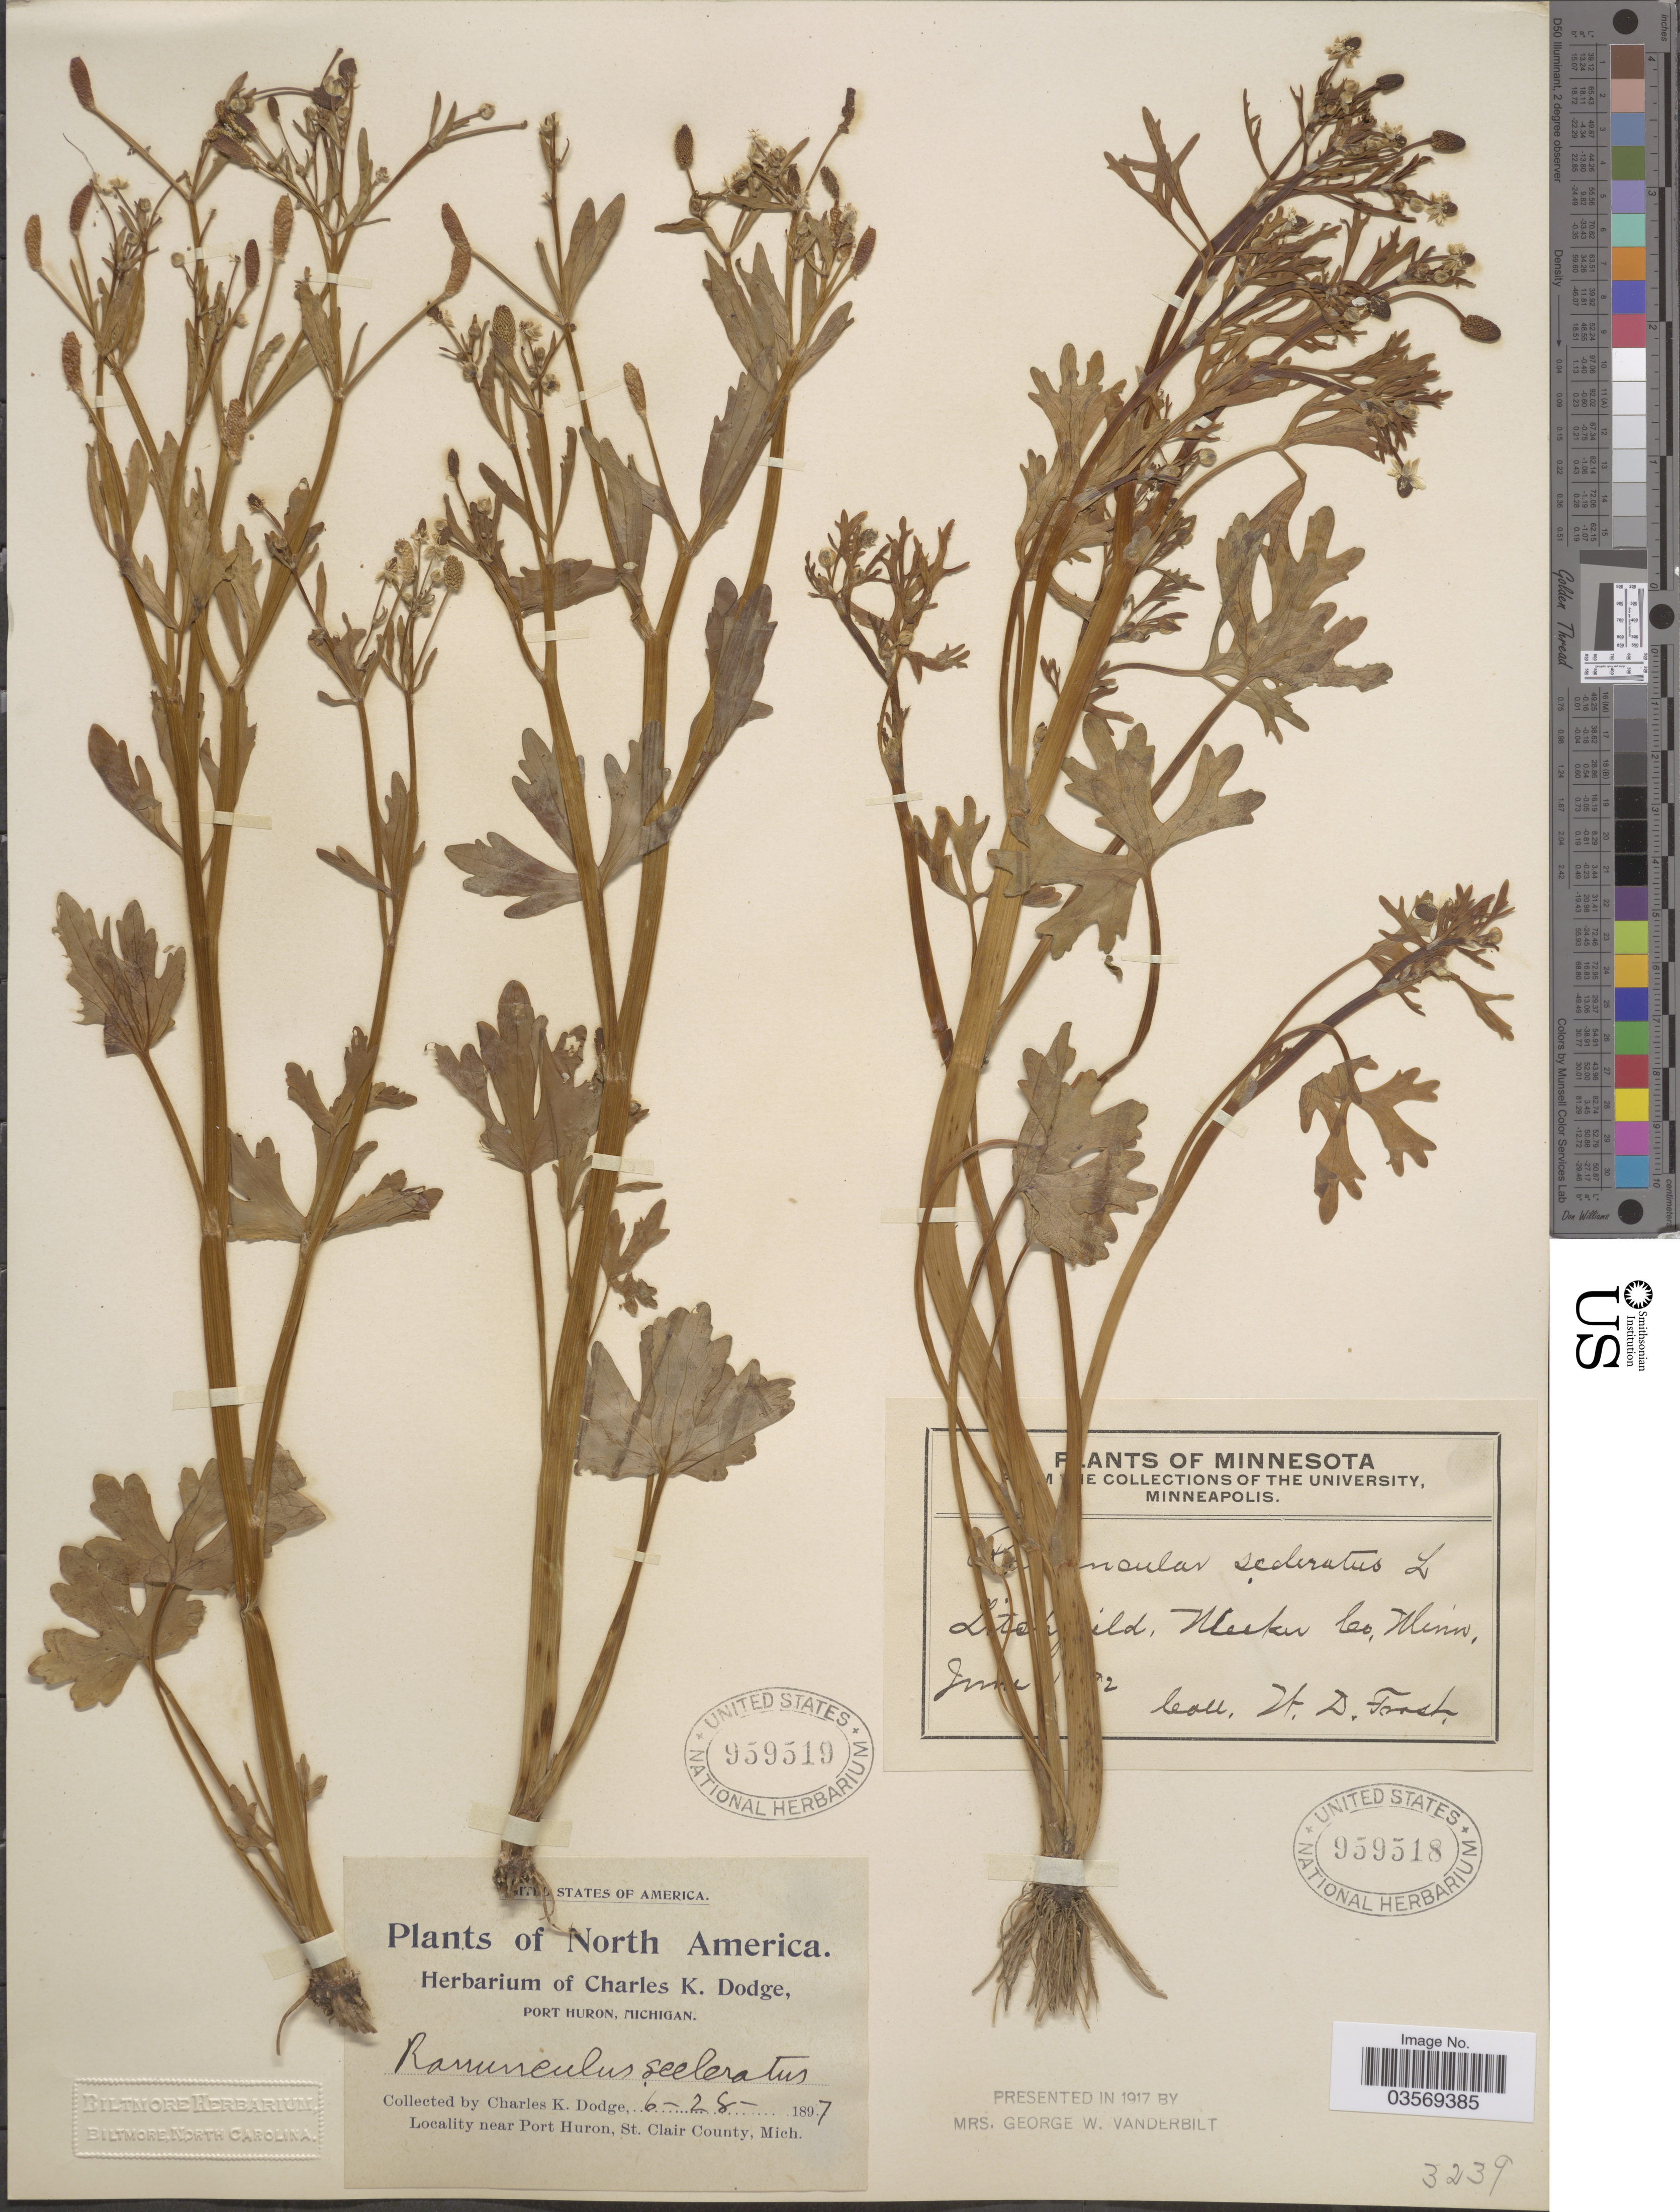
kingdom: Plantae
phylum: Tracheophyta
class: Magnoliopsida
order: Ranunculales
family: Ranunculaceae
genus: Ranunculus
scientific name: Ranunculus sceleratus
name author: L.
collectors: C. K. Dodge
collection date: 1897-06-28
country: United States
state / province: Michigan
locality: Near Port Huron, St. Clair County.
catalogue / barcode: US 959519-2